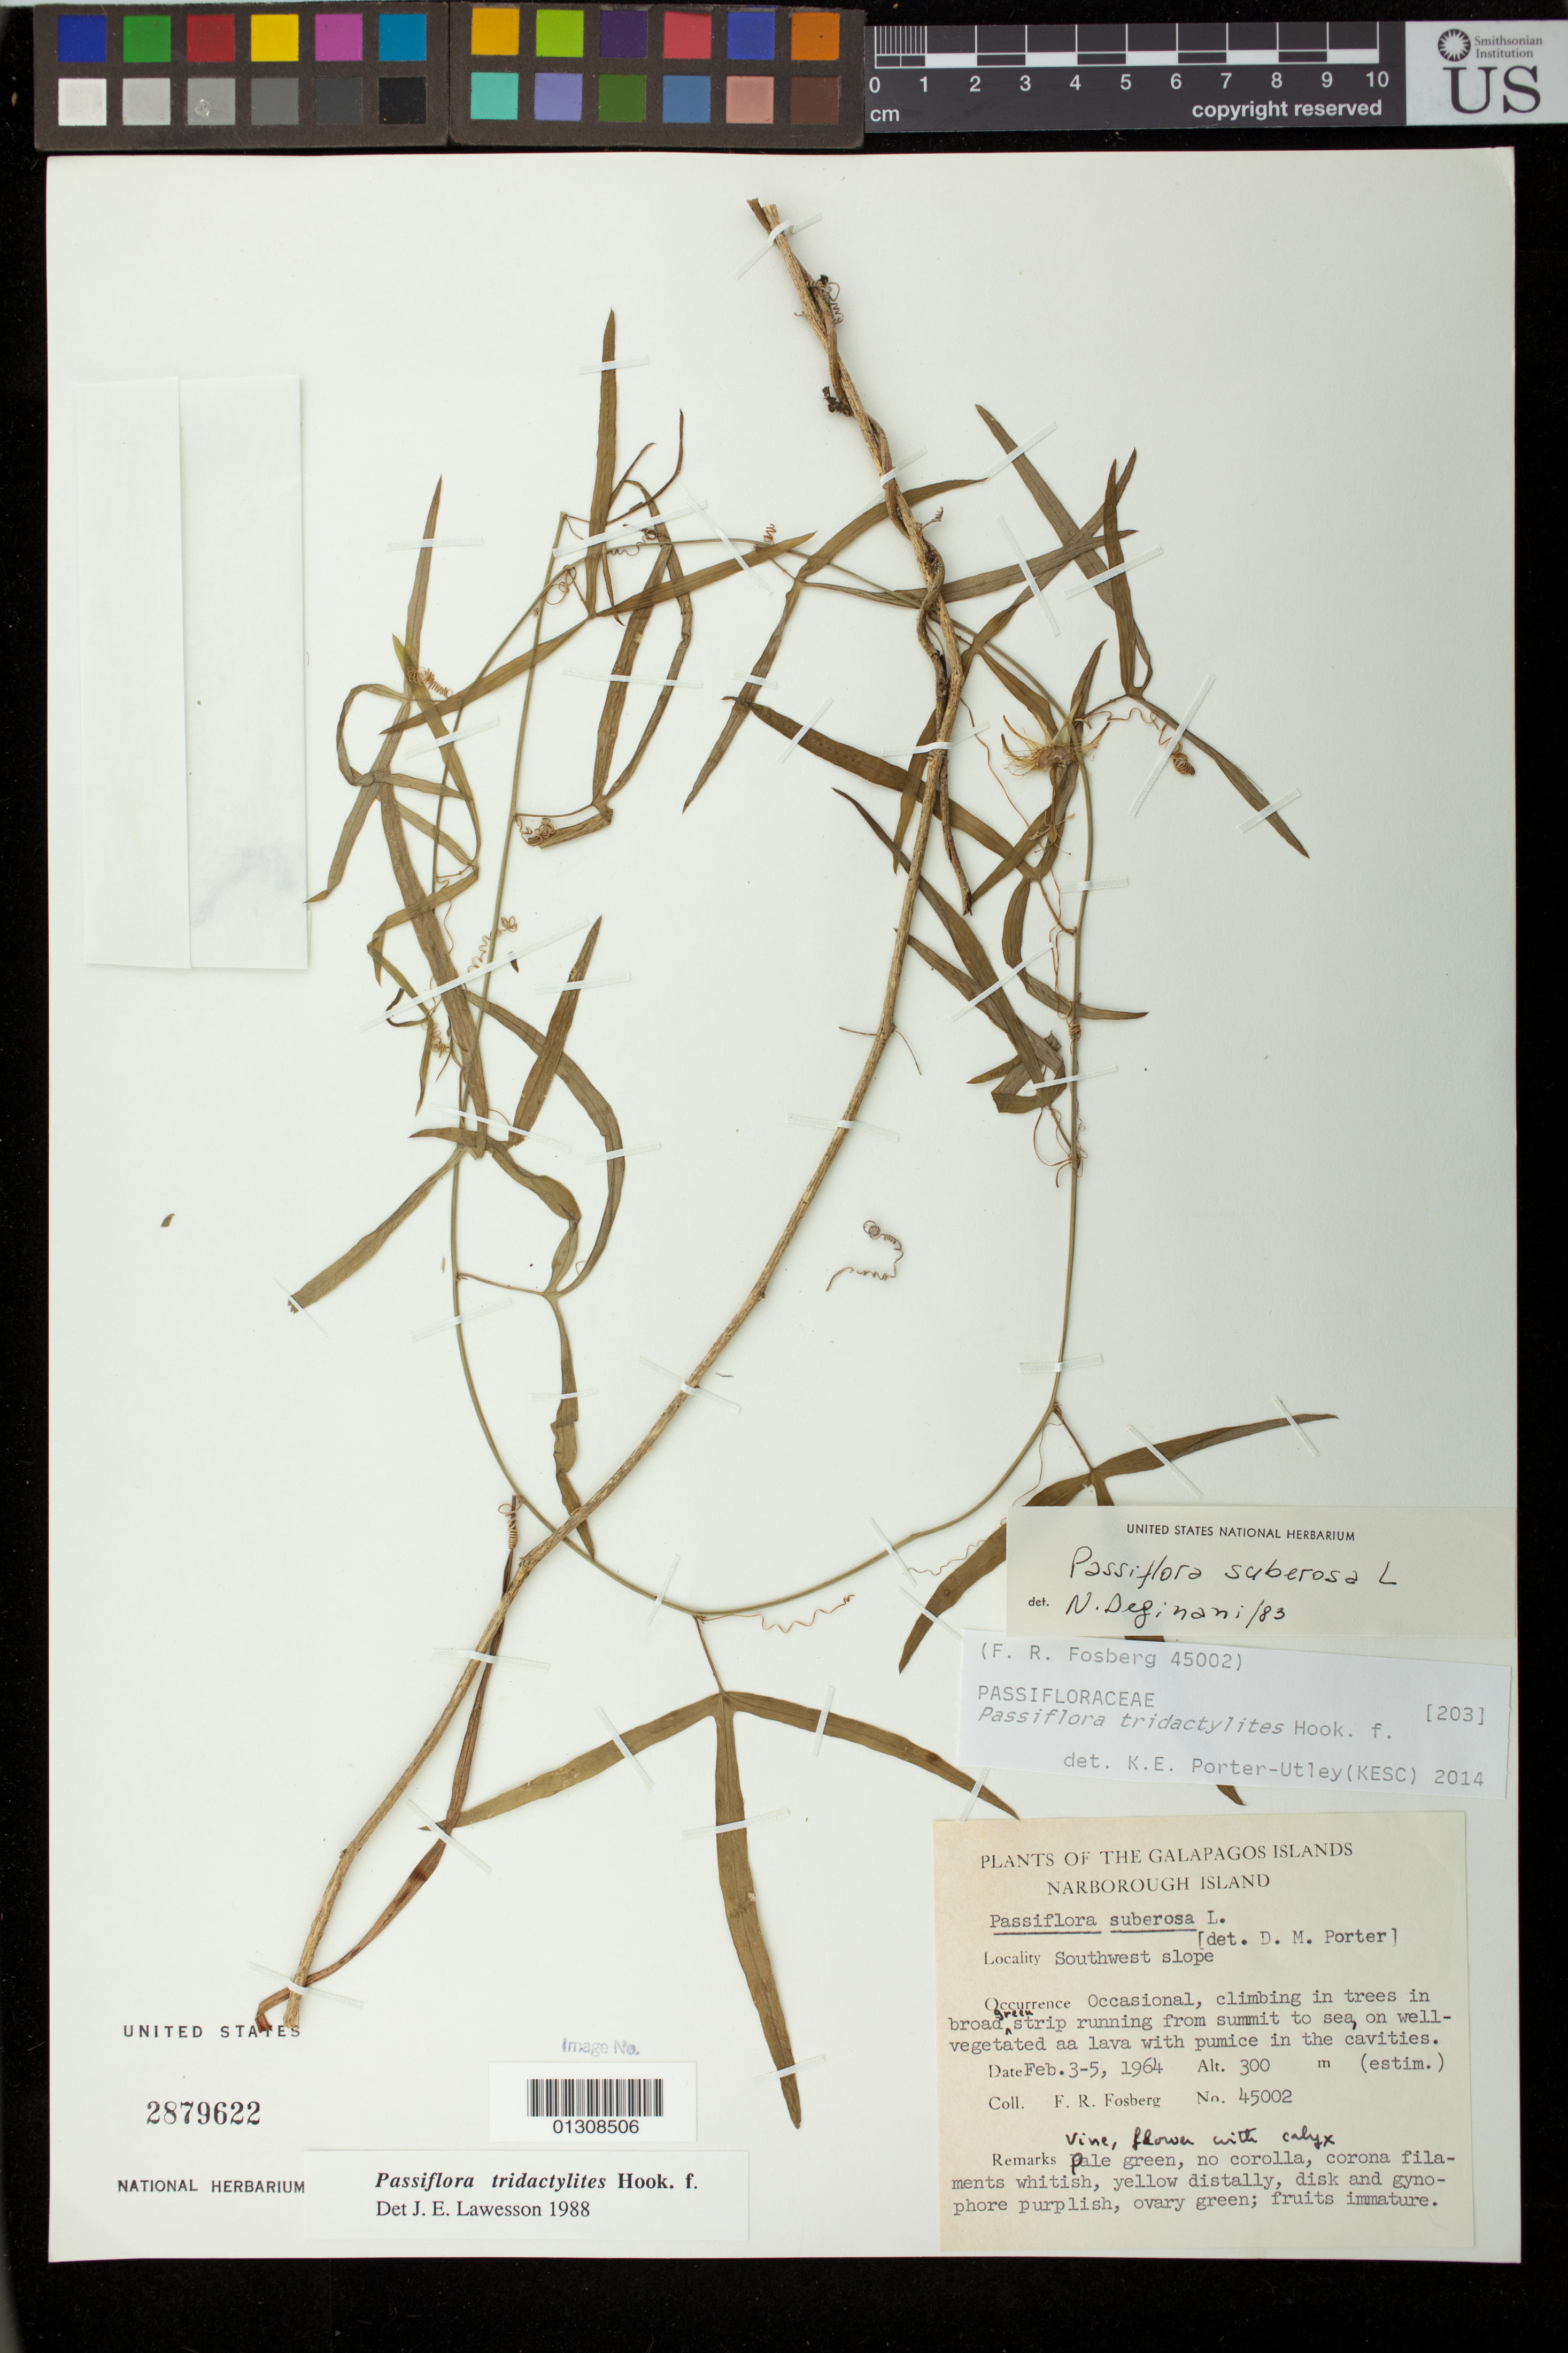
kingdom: Plantae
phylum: Tracheophyta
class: Magnoliopsida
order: Malpighiales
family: Passifloraceae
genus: Passiflora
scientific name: Passiflora tridactylites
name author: Hook. f.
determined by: Porter-Utley, K. E.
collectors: F. R. Fosberg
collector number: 45002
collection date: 1964-02-03/1964-02-05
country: Ecuador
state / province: Colón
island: Fernandina [Narborough]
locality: Southwest slope, in broad green strip running from summit to sea.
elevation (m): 300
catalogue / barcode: US 2879622